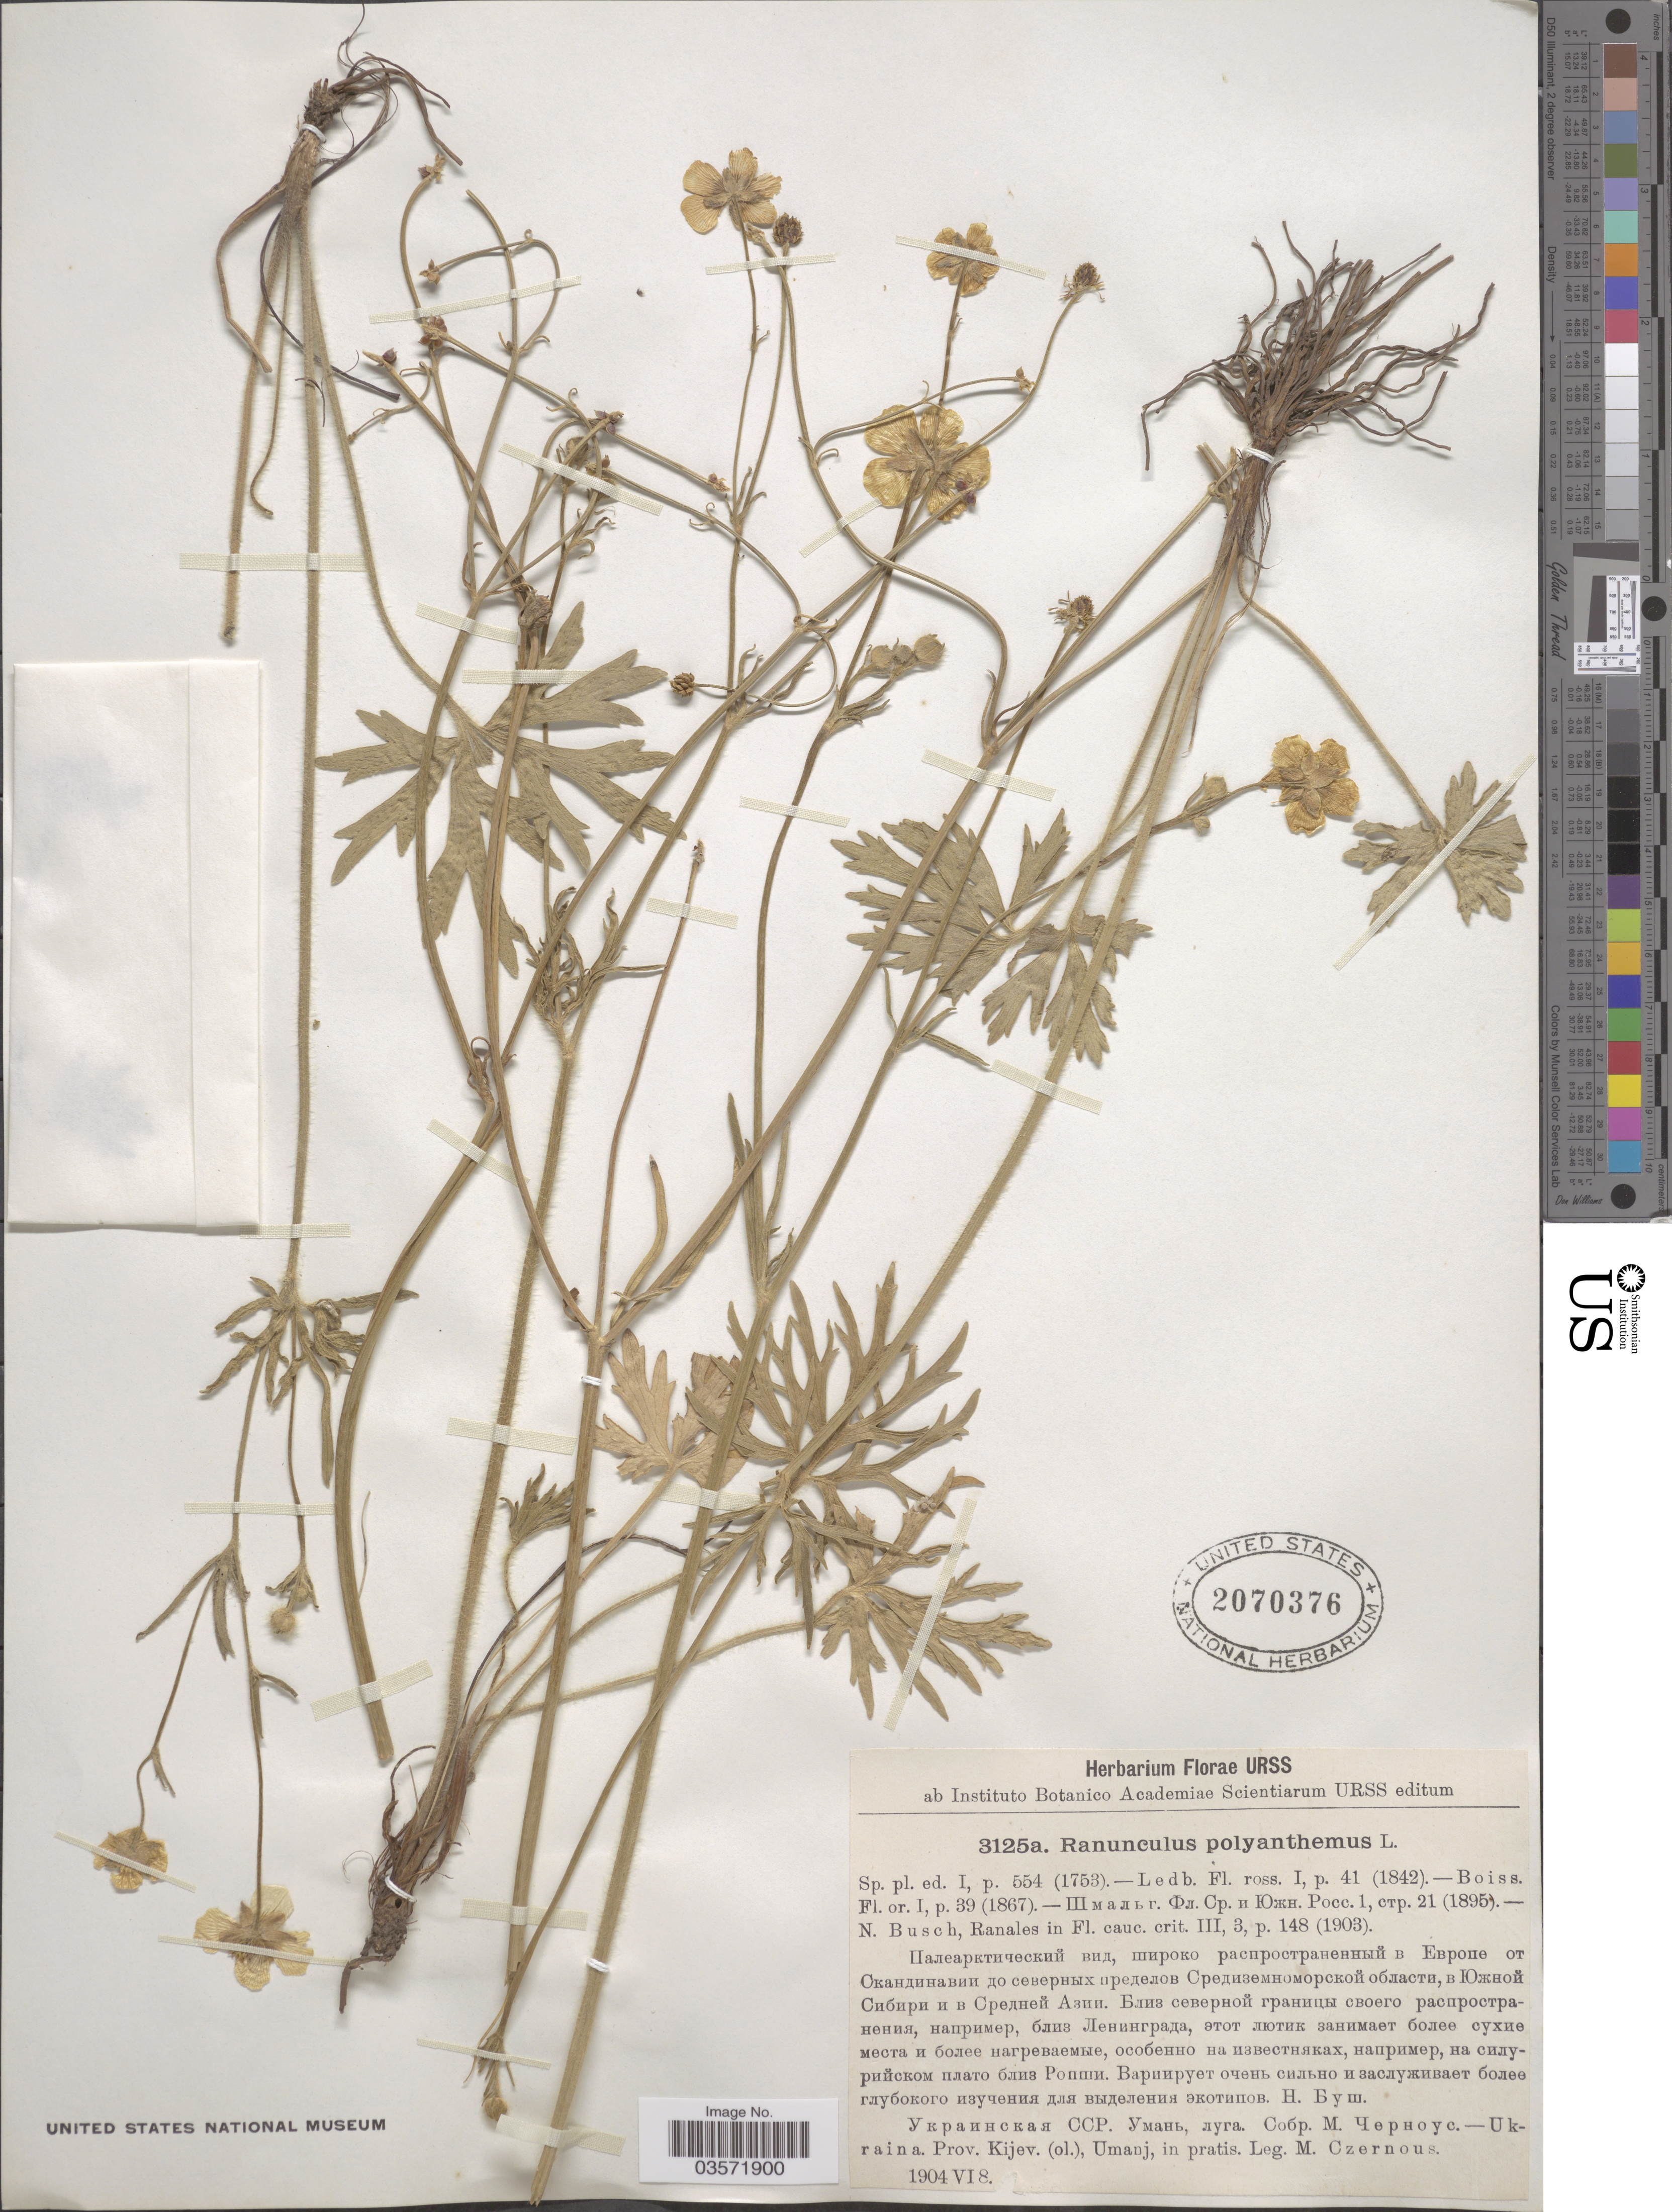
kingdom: Plantae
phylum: Tracheophyta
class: Magnoliopsida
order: Ranunculales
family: Ranunculaceae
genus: Ranunculus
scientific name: Ranunculus polyanthemos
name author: L.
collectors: M. Czernous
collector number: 3125a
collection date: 1904-06-08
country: Ukraine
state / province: Kiev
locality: Prov. Kijev. (ol.), Umanj, in pratis.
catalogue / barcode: US 2070376